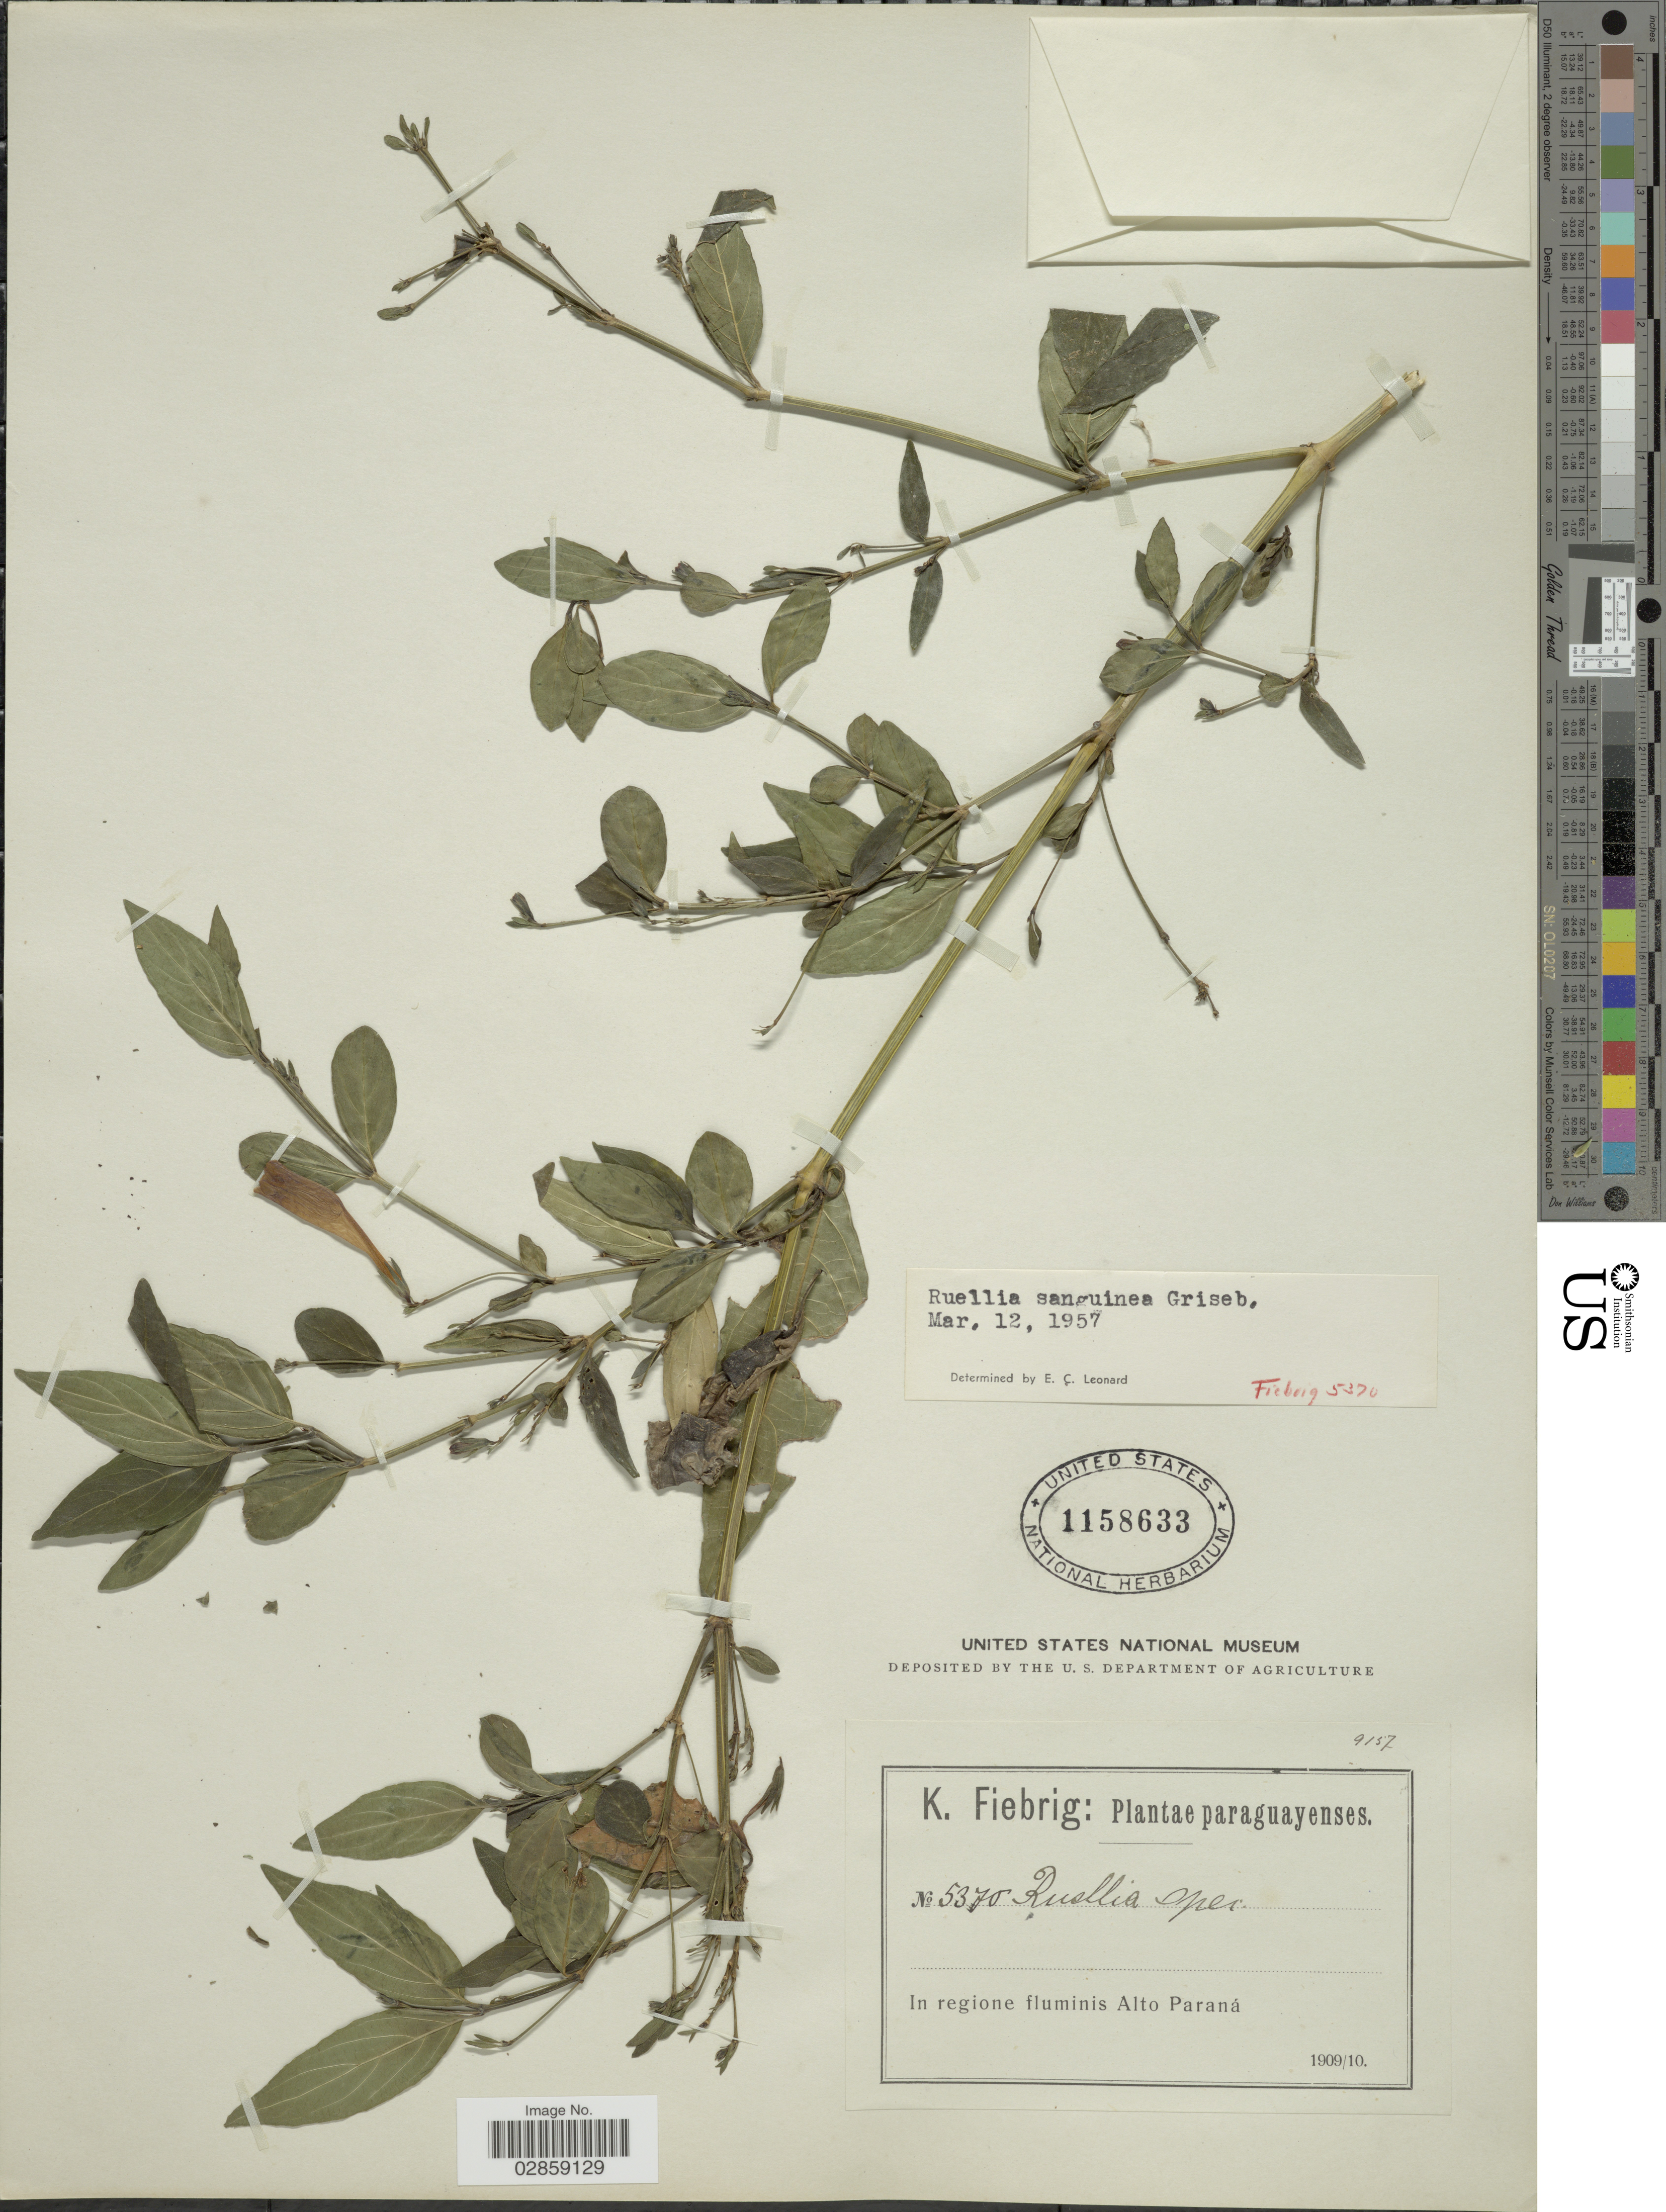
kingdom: Plantae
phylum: Tracheophyta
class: Magnoliopsida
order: Lamiales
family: Acanthaceae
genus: Ruellia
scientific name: Ruellia angustiflora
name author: (Nees) Lindau ex Rambo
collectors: K. Fiebrig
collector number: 5370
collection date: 1909/1910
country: Paraguay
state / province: Alto Parana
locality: In regione fluminis Alto Paraná.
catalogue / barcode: US 1158633